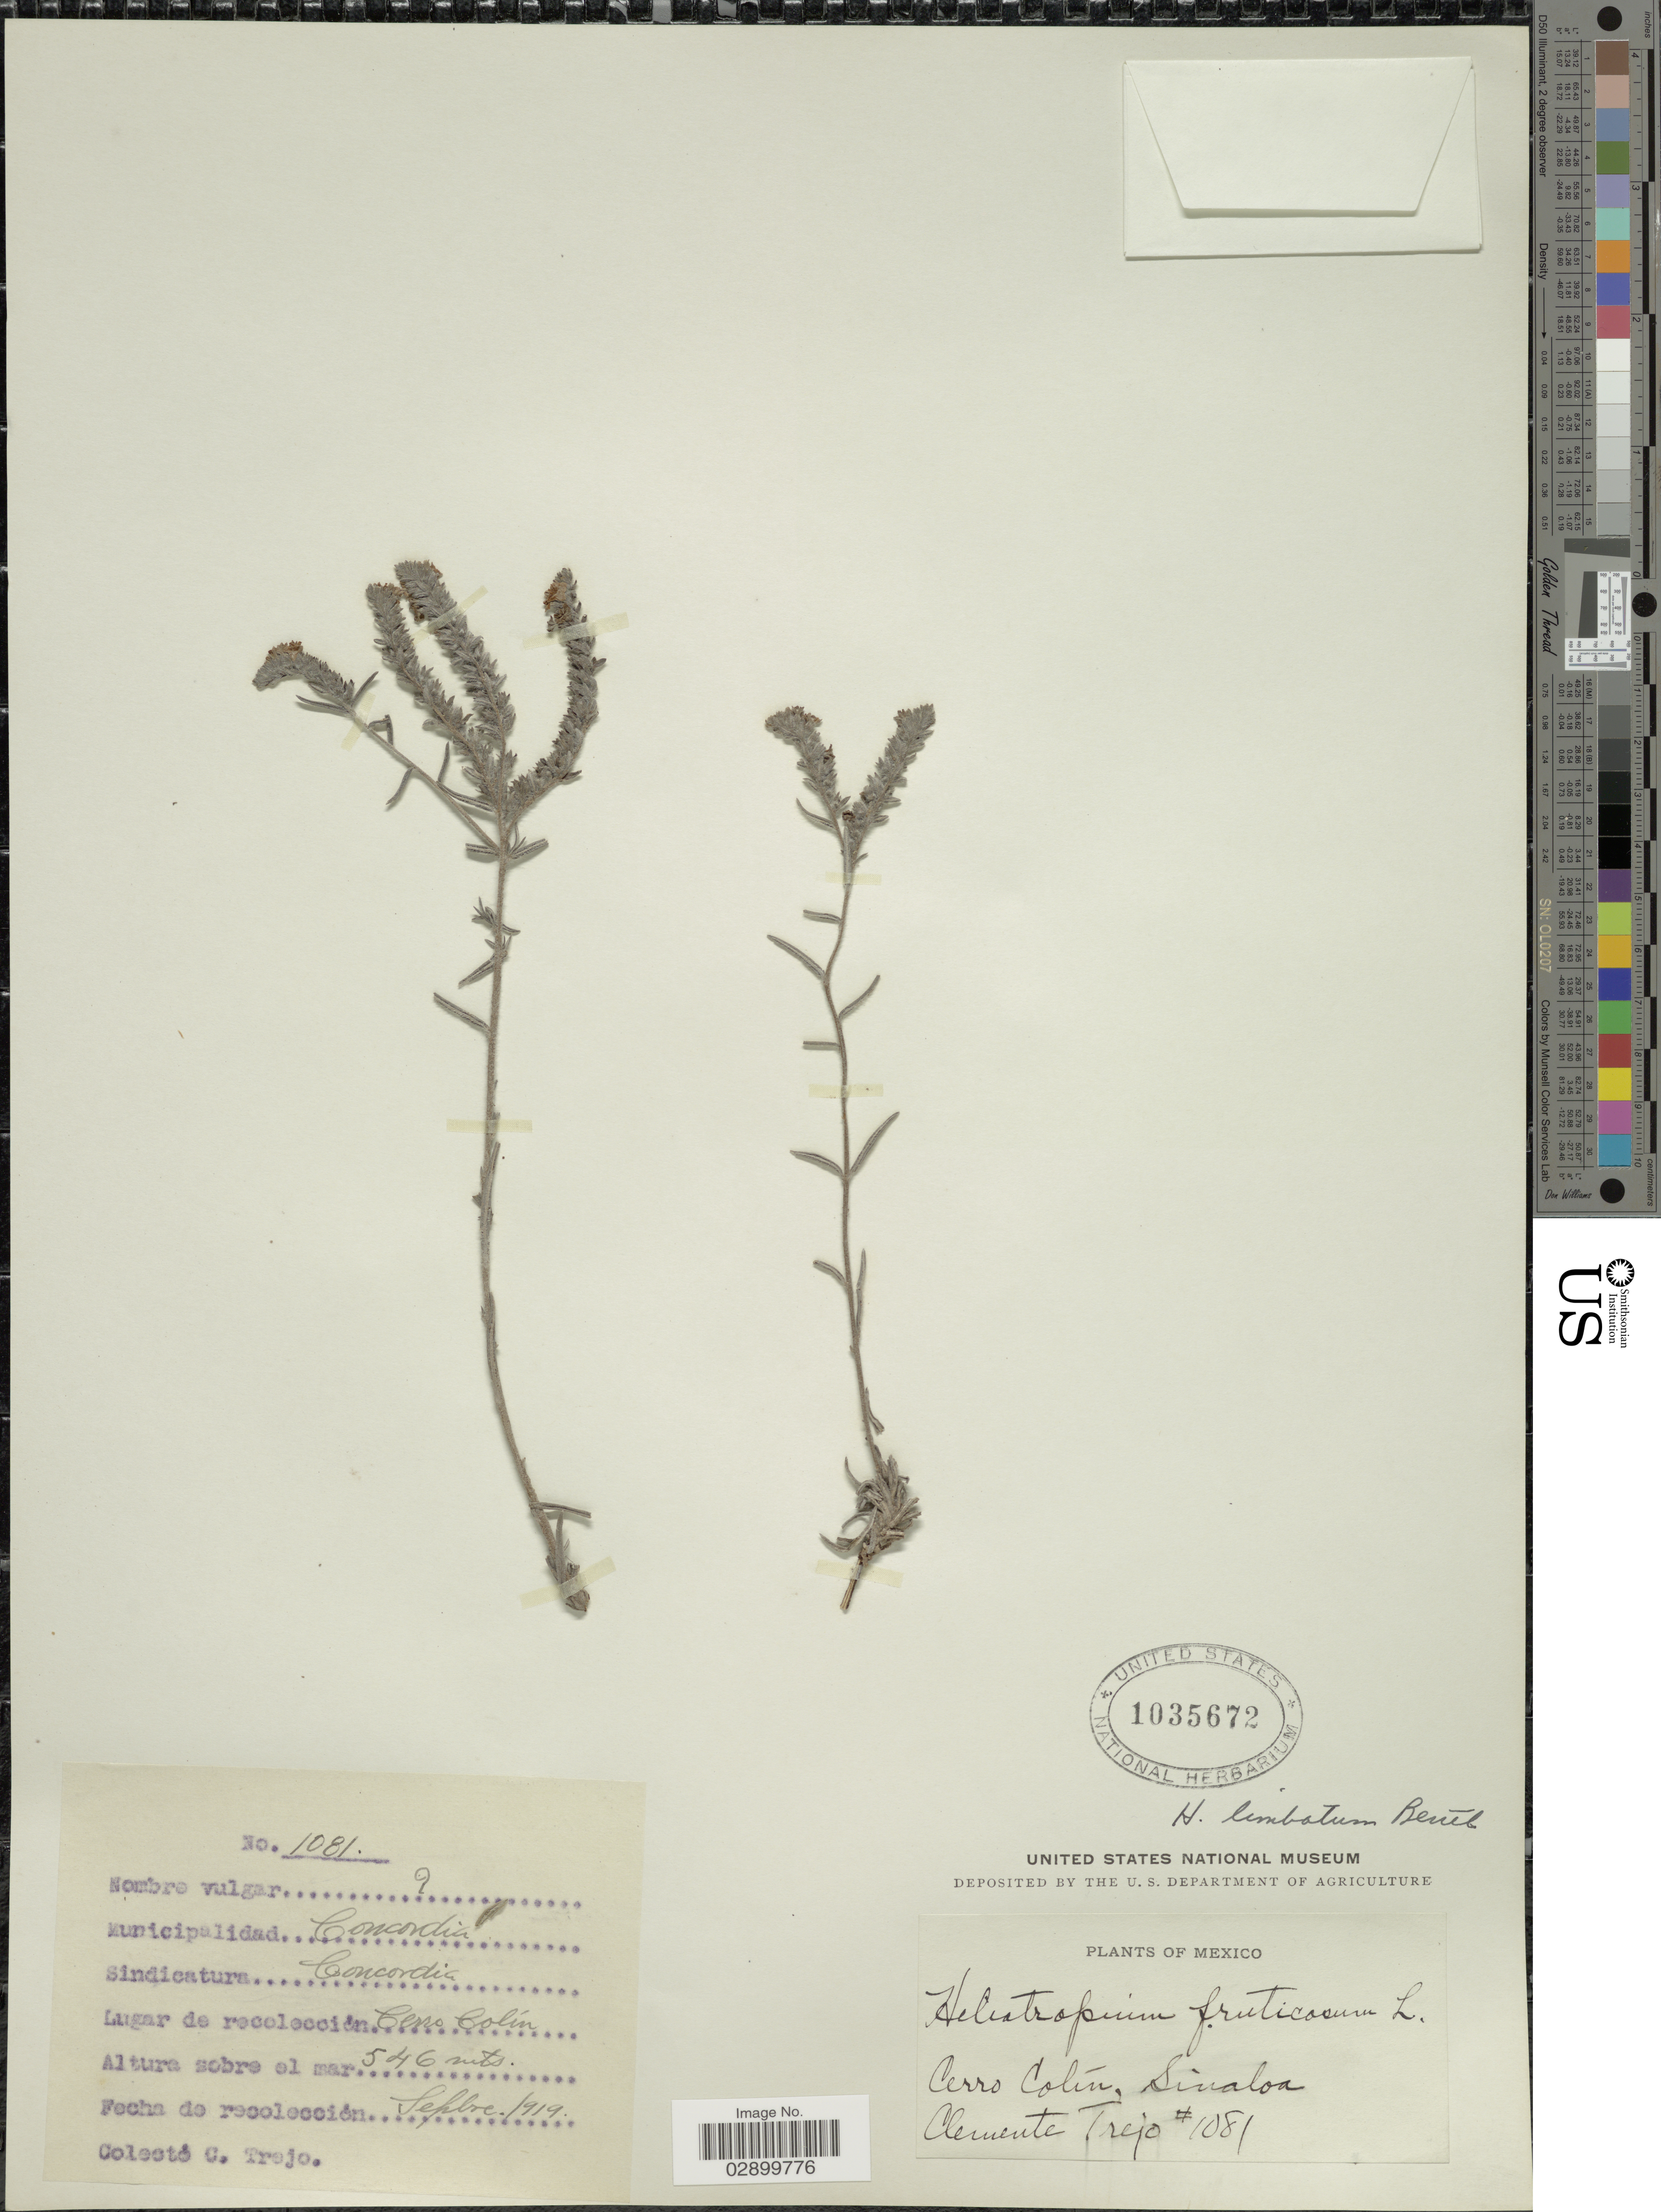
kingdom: Plantae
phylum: Tracheophyta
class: Magnoliopsida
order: Boraginales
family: Heliotropiaceae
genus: Heliotropium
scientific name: Heliotropium limbatum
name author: Benth.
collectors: C. Trejo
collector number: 1081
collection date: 1919-09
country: Mexico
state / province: Sinaloa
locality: Municipalidad Concordia. Concordia. Cerro Colín.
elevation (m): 546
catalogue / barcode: US 1035672